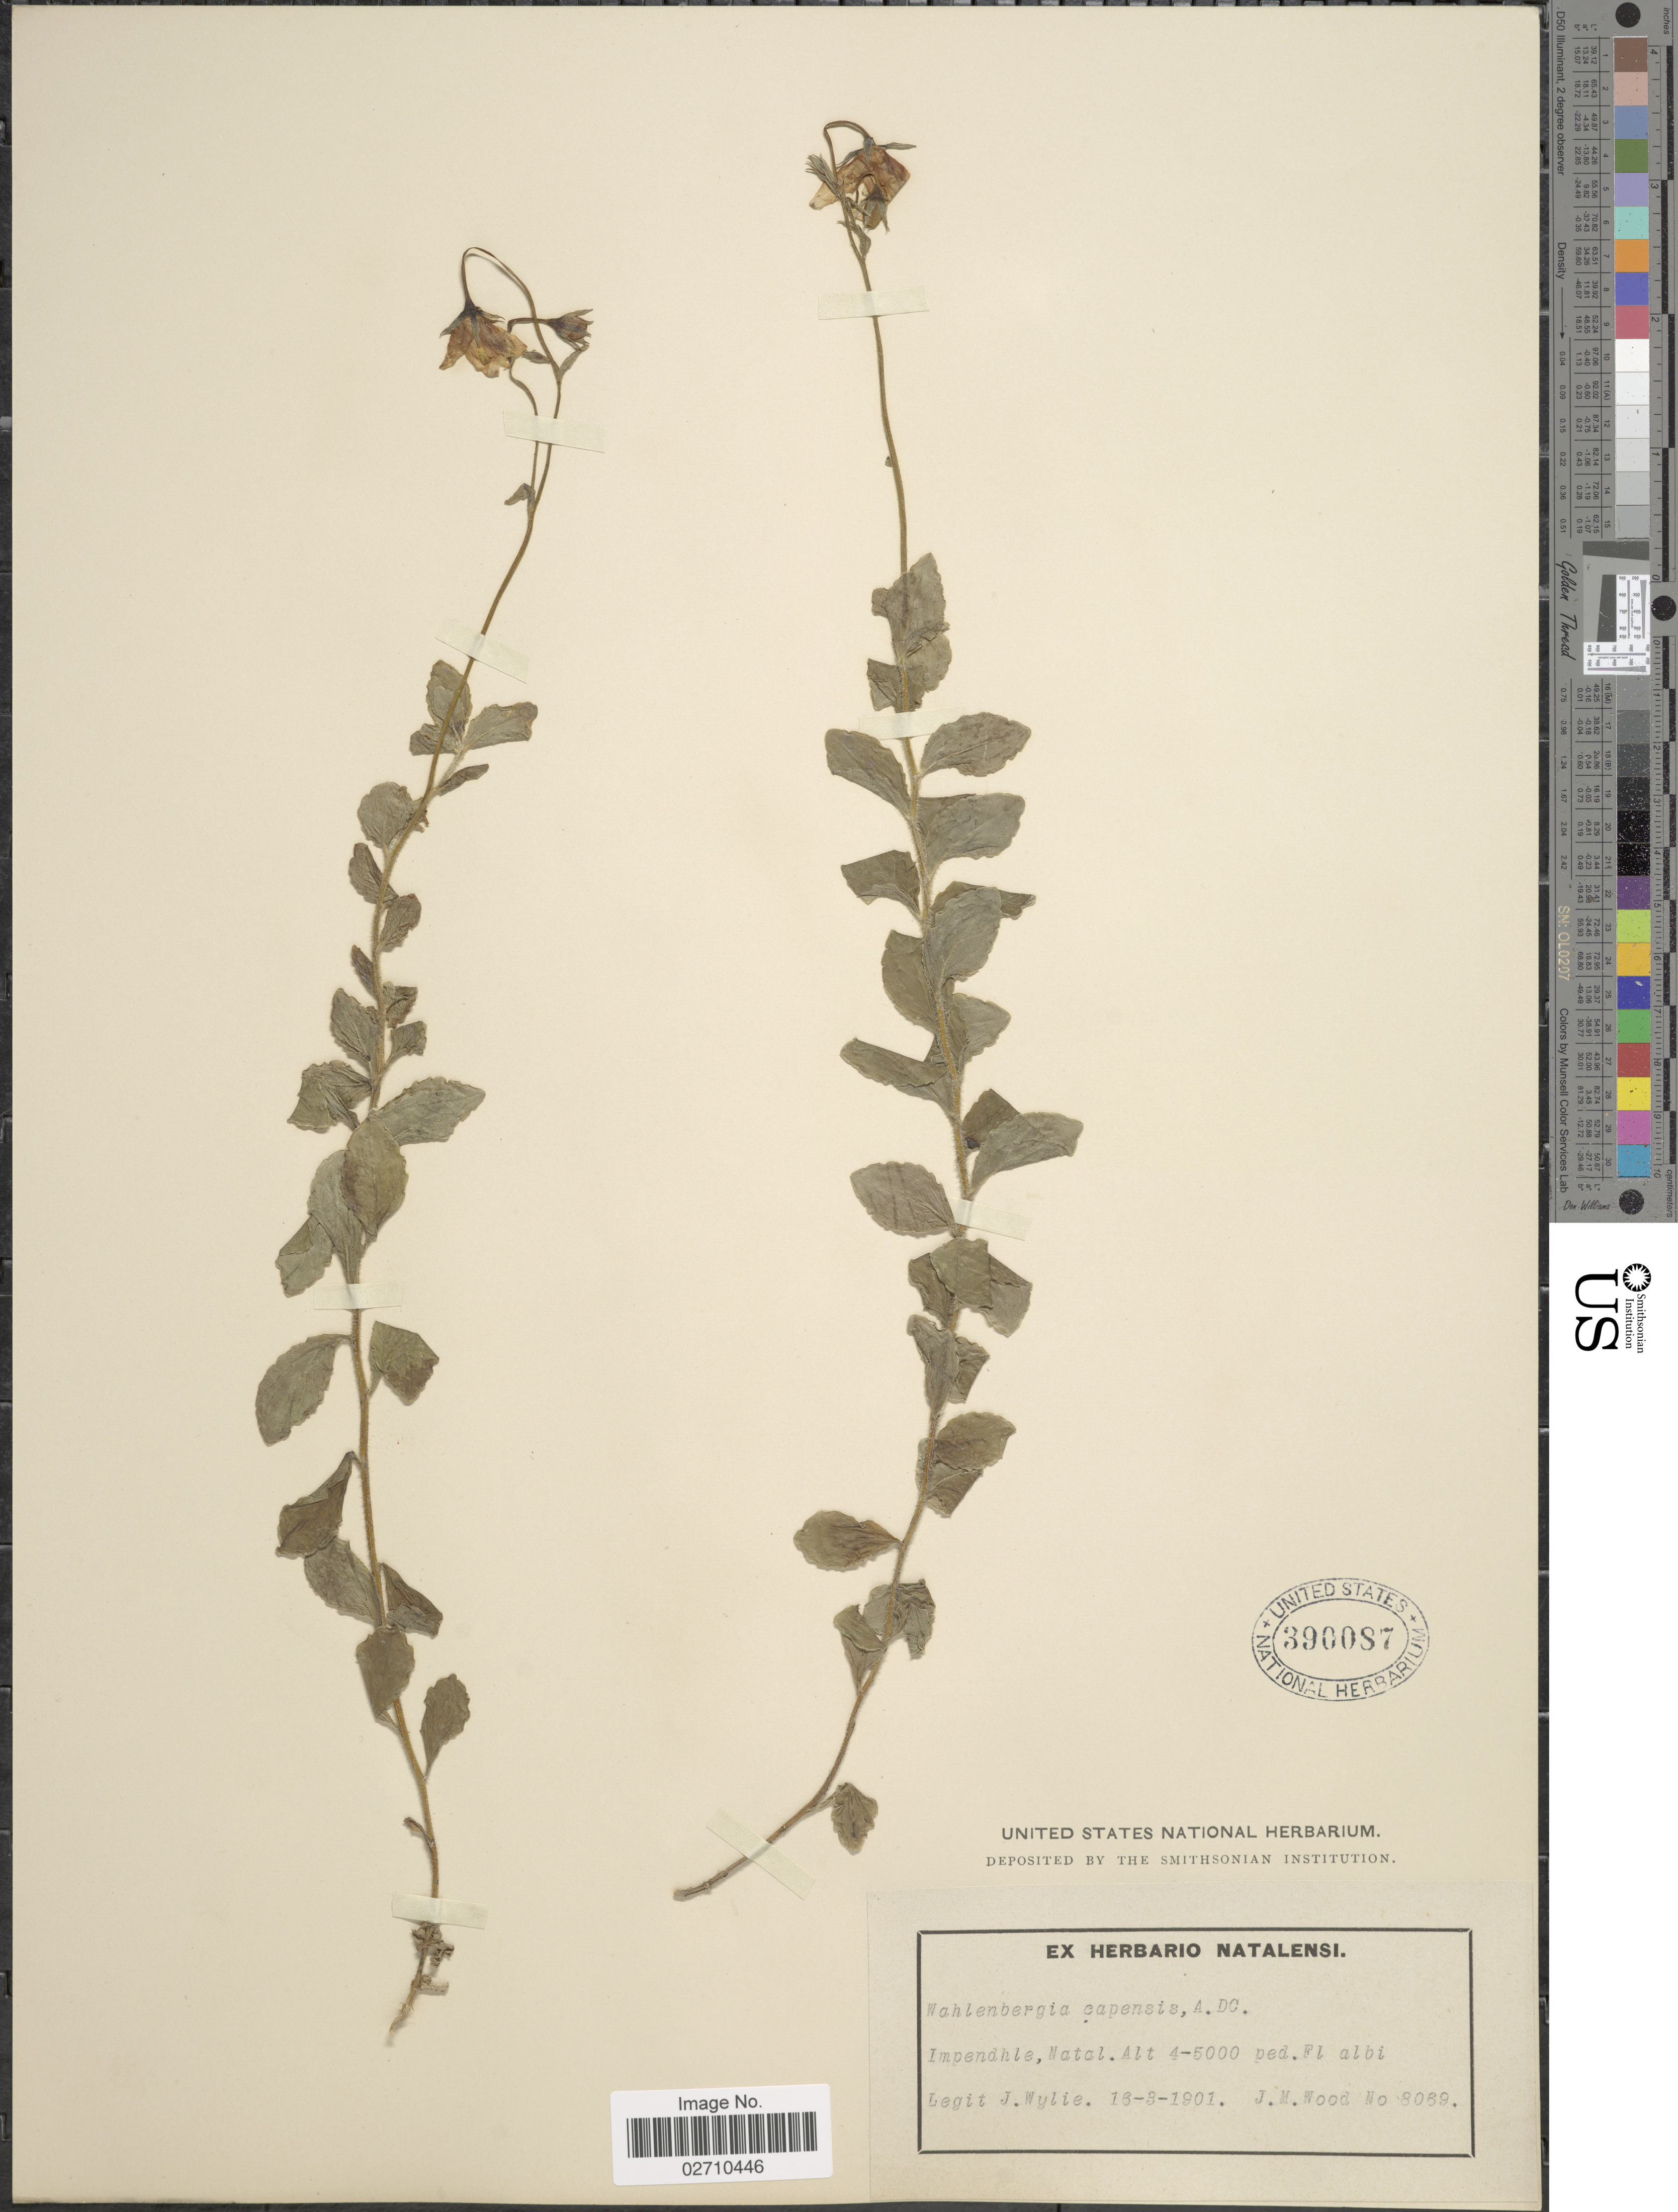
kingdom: Plantae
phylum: Tracheophyta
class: Magnoliopsida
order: Asterales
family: Campanulaceae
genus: Wahlenbergia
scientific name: Wahlenbergia capensis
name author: (L.) A. DC.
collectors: J. Wylie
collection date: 1901-03-16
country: South Africa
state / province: KwaZulu-Natal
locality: Impendhle, Natal.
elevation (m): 1219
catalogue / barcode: US 390087